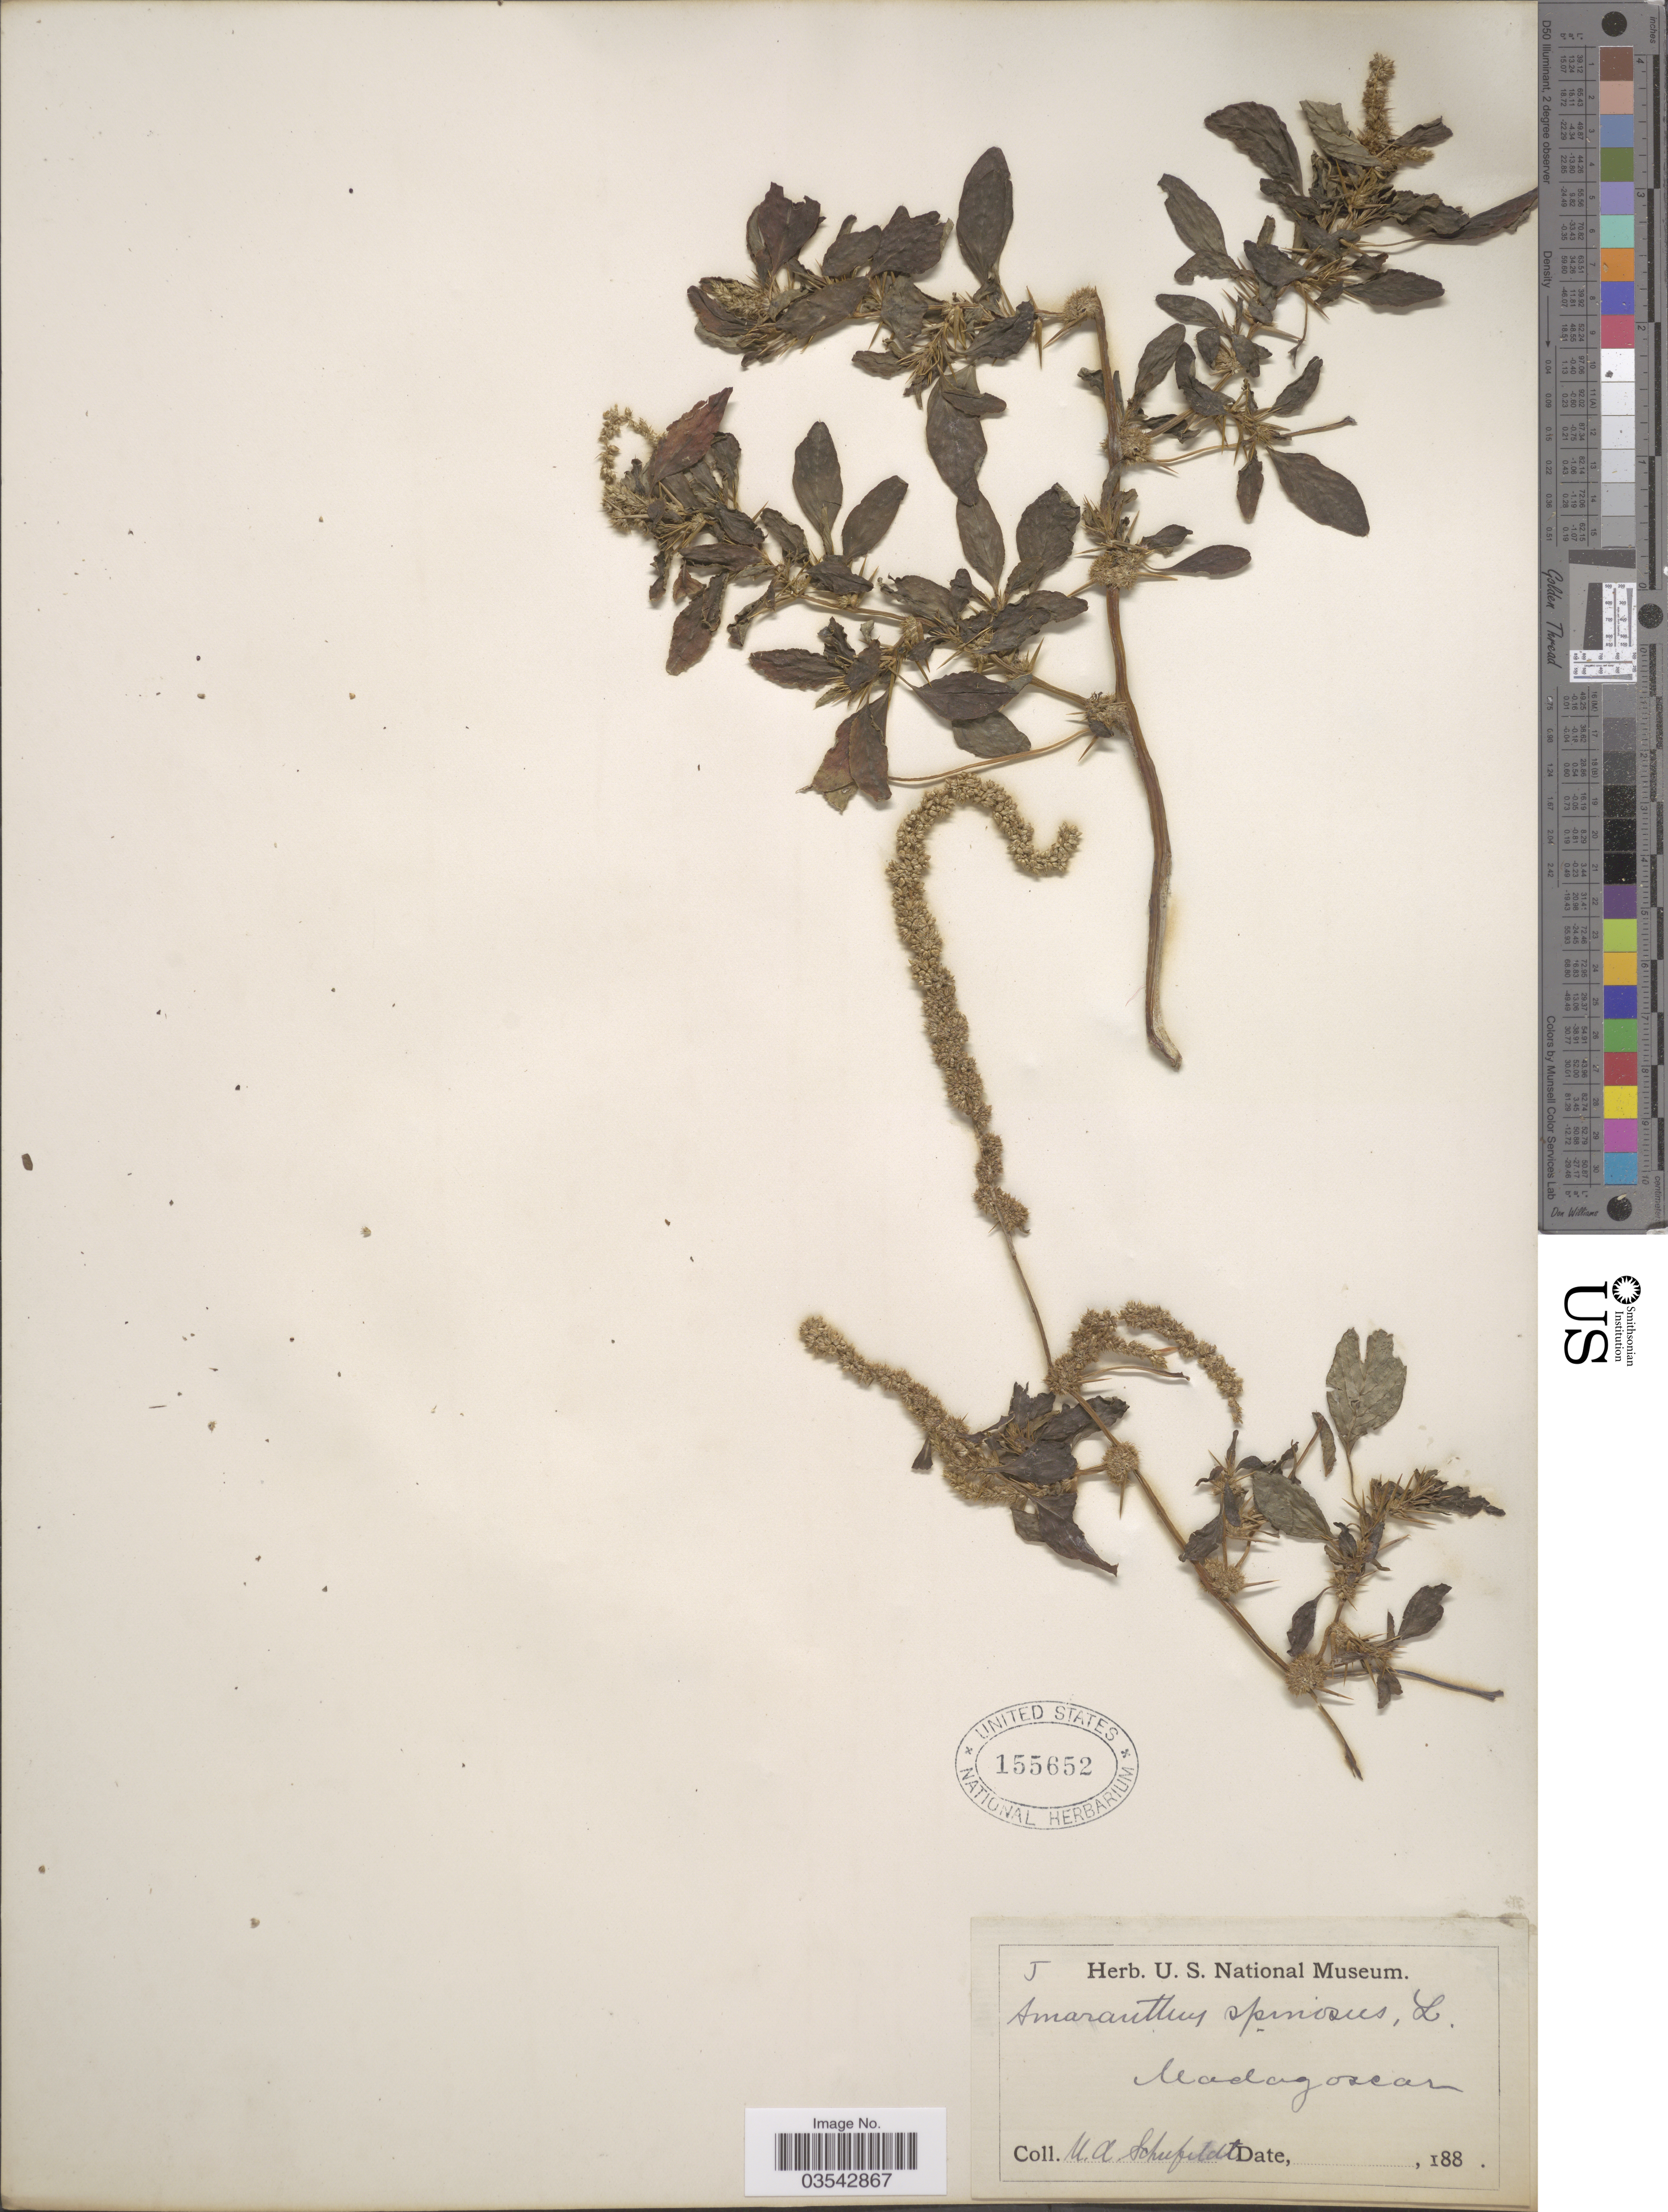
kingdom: Plantae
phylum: Tracheophyta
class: Magnoliopsida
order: Caryophyllales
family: Amaranthaceae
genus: Amaranthus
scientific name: Amaranthus spinosus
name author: L.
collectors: U. Schufeldt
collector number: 5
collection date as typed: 188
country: Madagascar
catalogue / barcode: US 155652